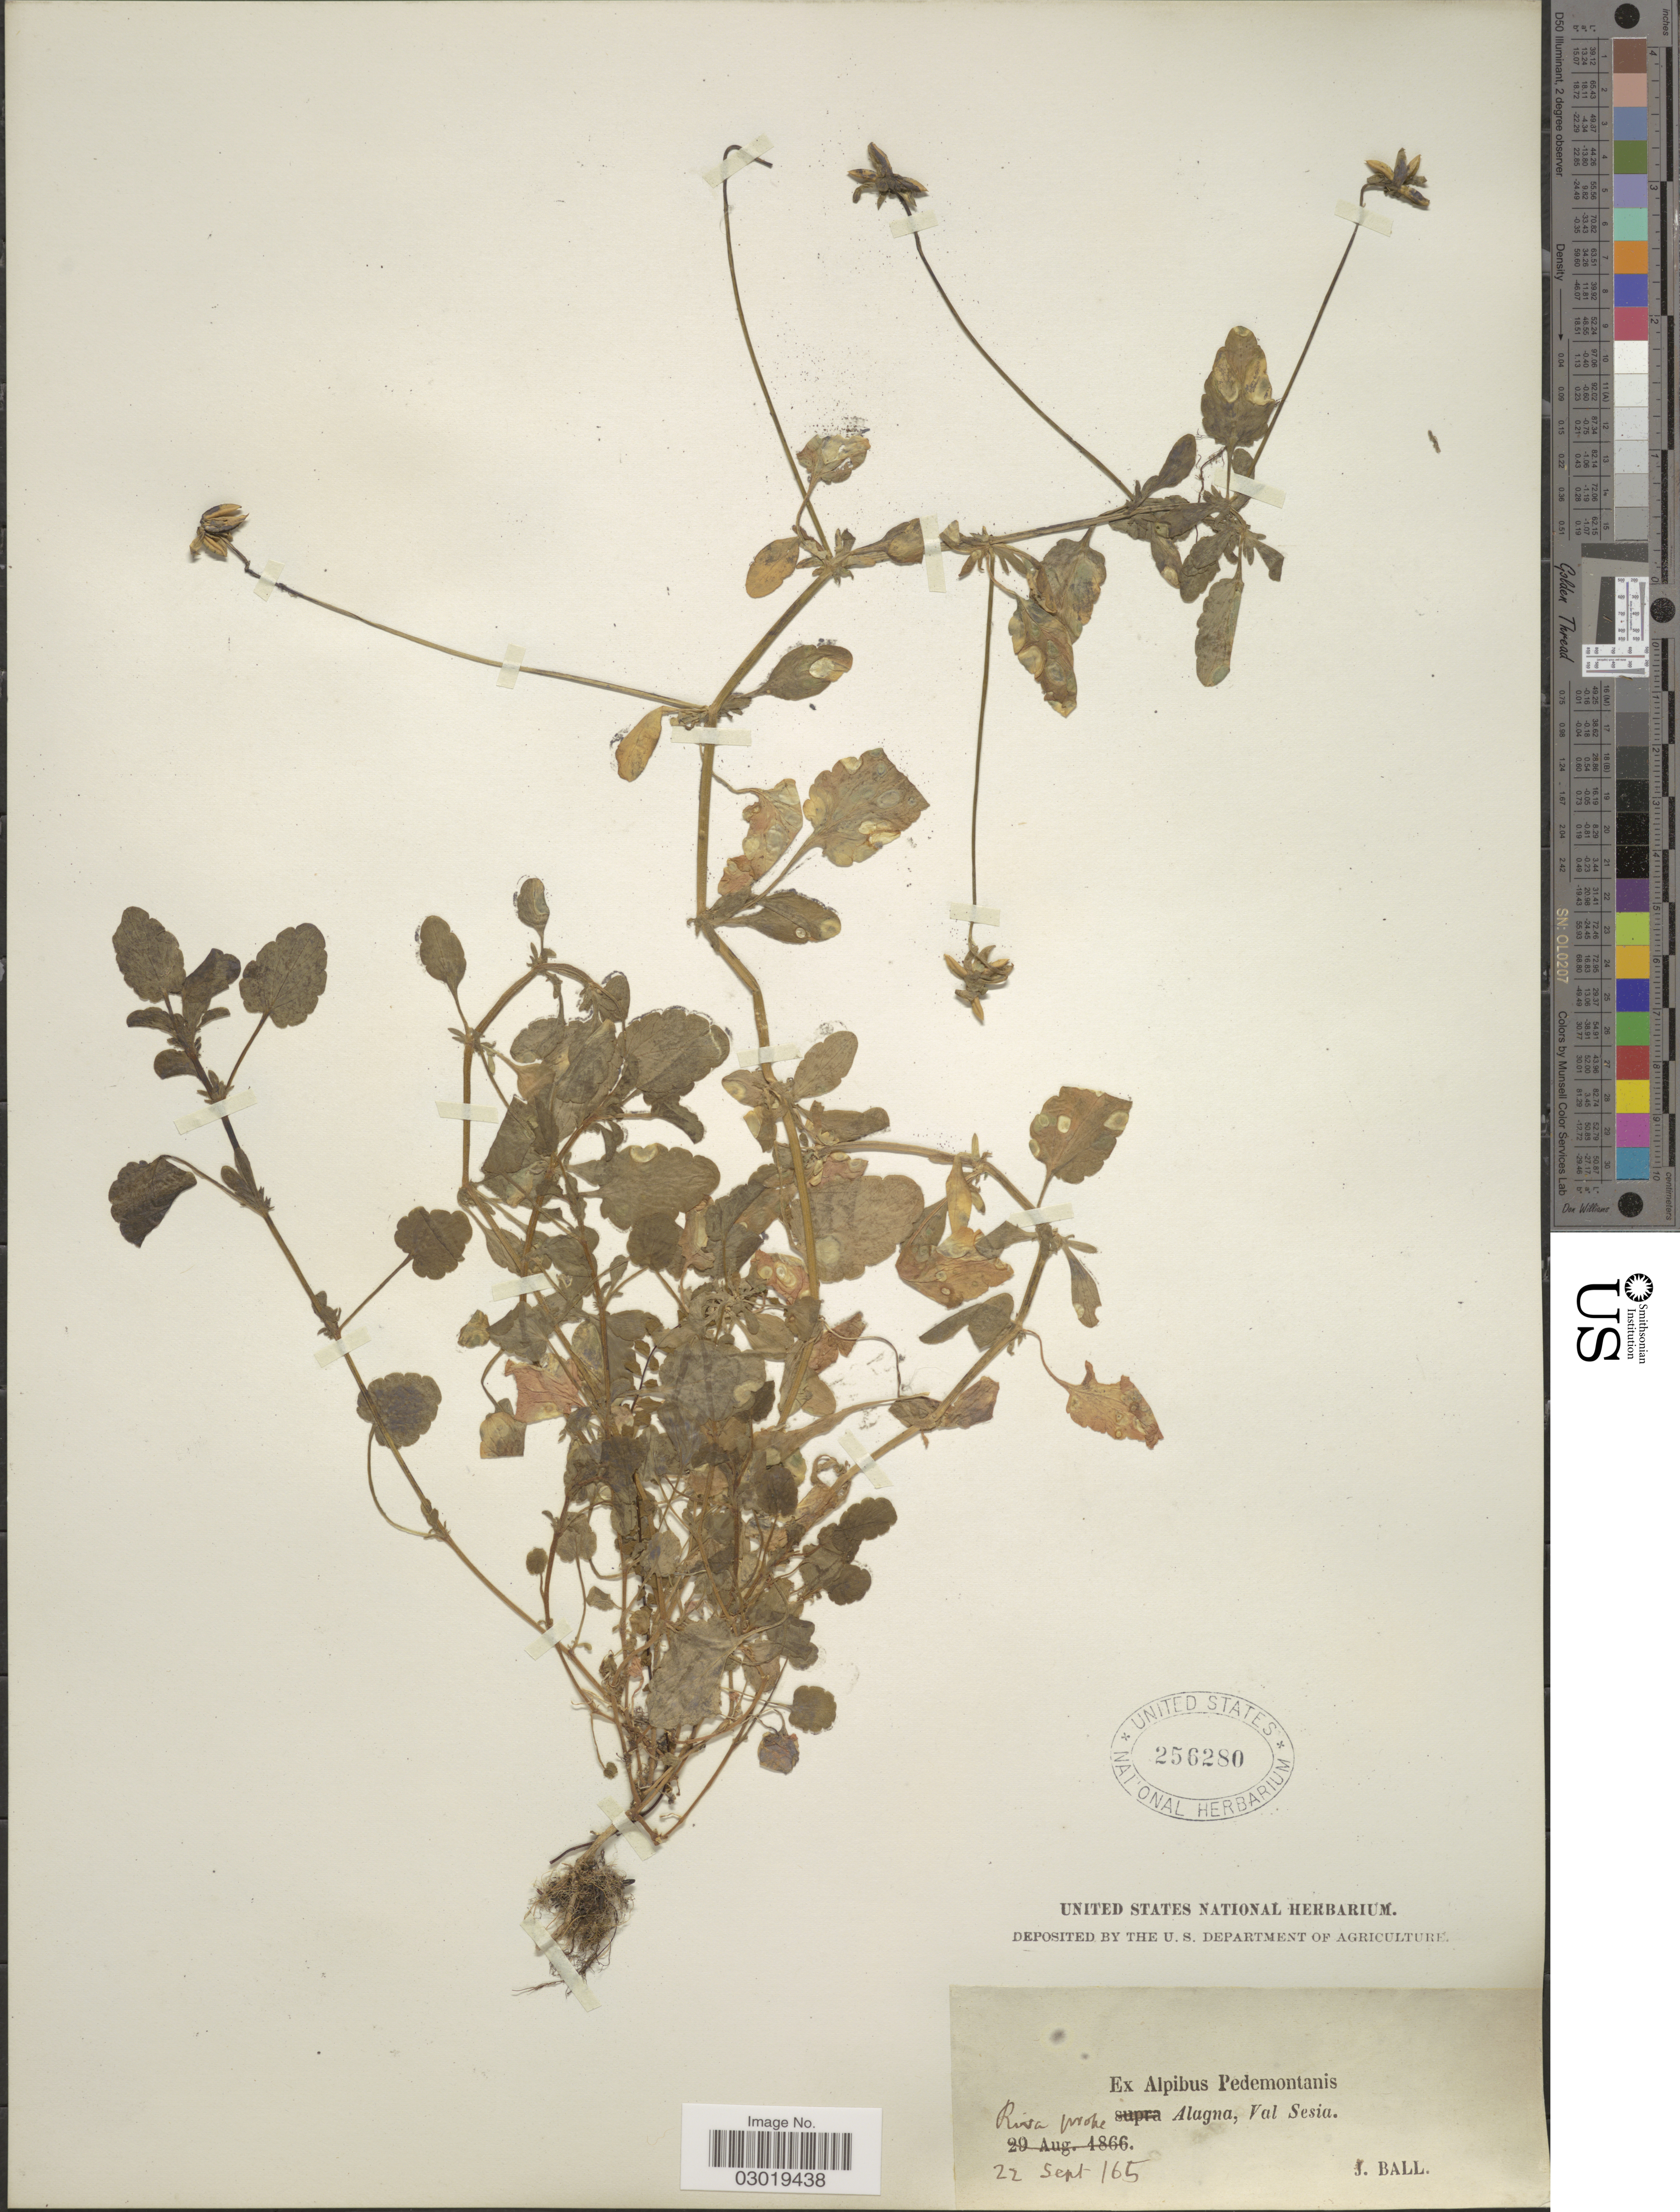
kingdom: Plantae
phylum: Tracheophyta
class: Magnoliopsida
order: Malpighiales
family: Violaceae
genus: Viola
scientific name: Viola sp.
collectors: J. Ball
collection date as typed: Transcribed d/m/y: 22/9/65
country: Italy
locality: Ex Alpibus Pedemontanis Riva prope Alagna, Val Sesia.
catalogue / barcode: US 256280